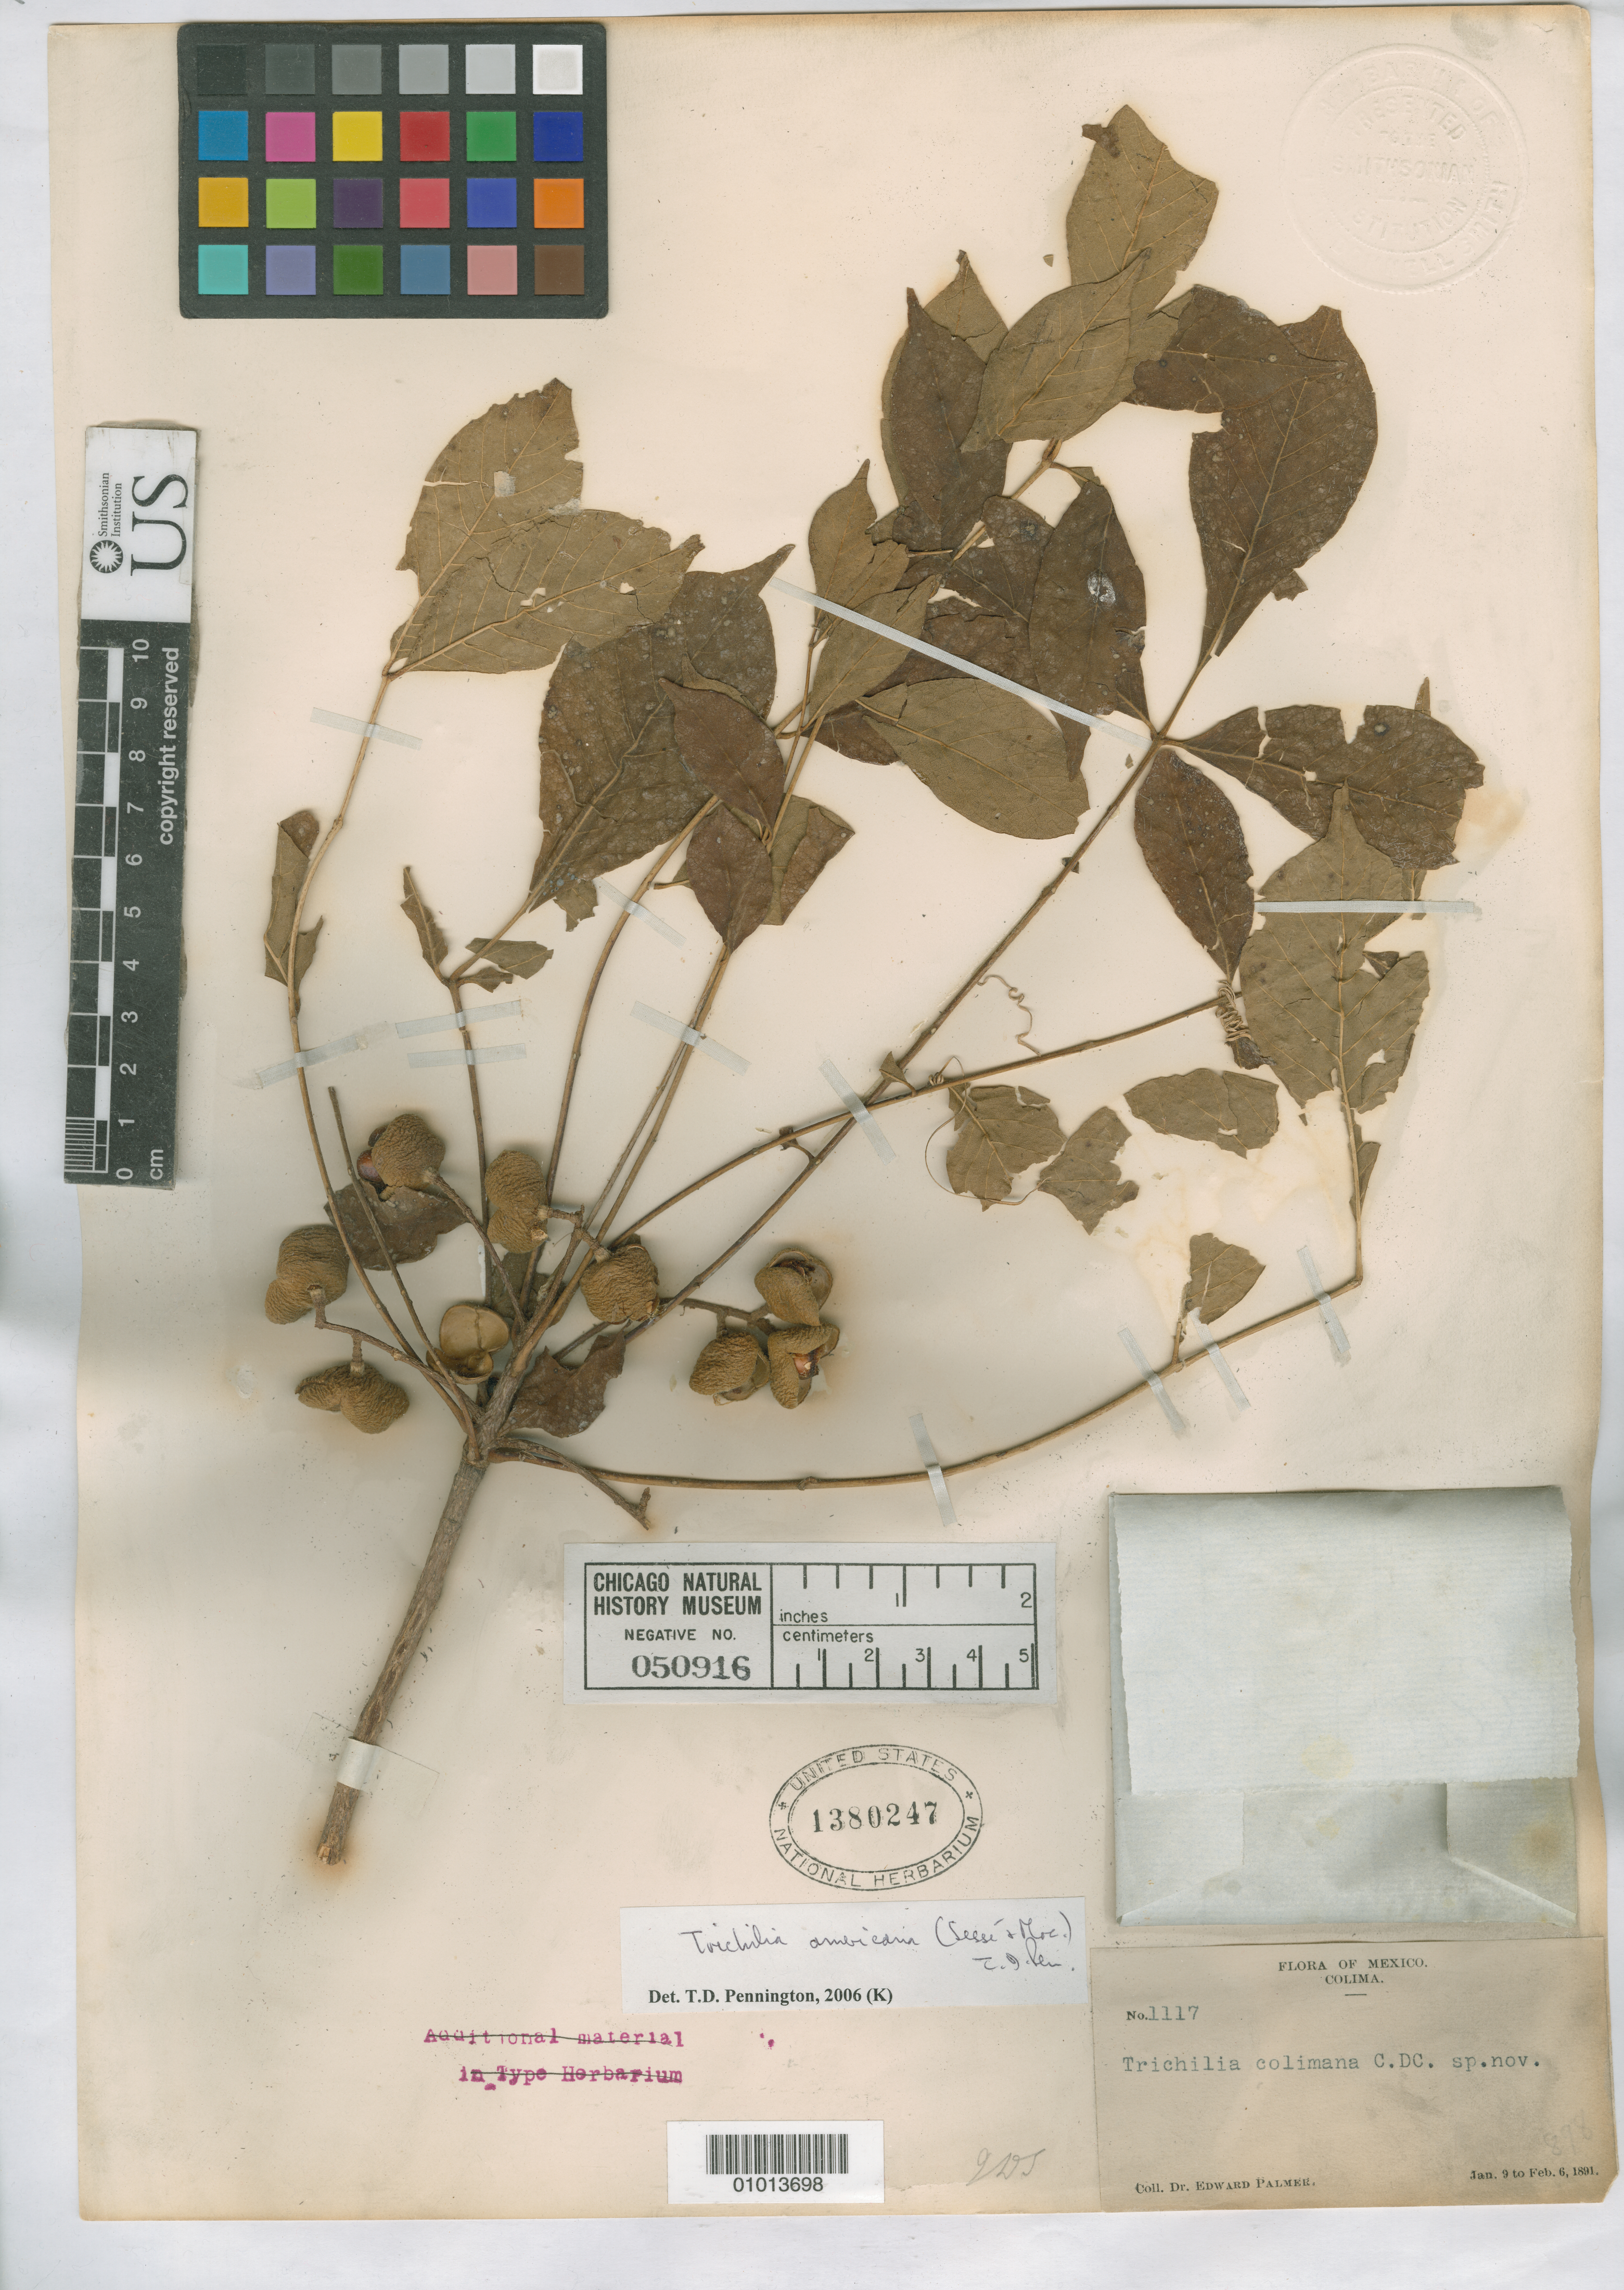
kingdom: Plantae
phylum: Tracheophyta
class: Magnoliopsida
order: Sapindales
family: Meliaceae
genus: Trichilia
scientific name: Trichilia colimana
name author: C. DC.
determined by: Pennington, T. D., (K)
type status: Isotype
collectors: E. Palmer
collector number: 1117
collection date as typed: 09 Jan 1891 to 06 Feb 1891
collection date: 1891-01-09/1891-02-06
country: Mexico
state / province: Colima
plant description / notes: Specimen ex John Donnell Smith herbarium.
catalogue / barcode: US 1380247